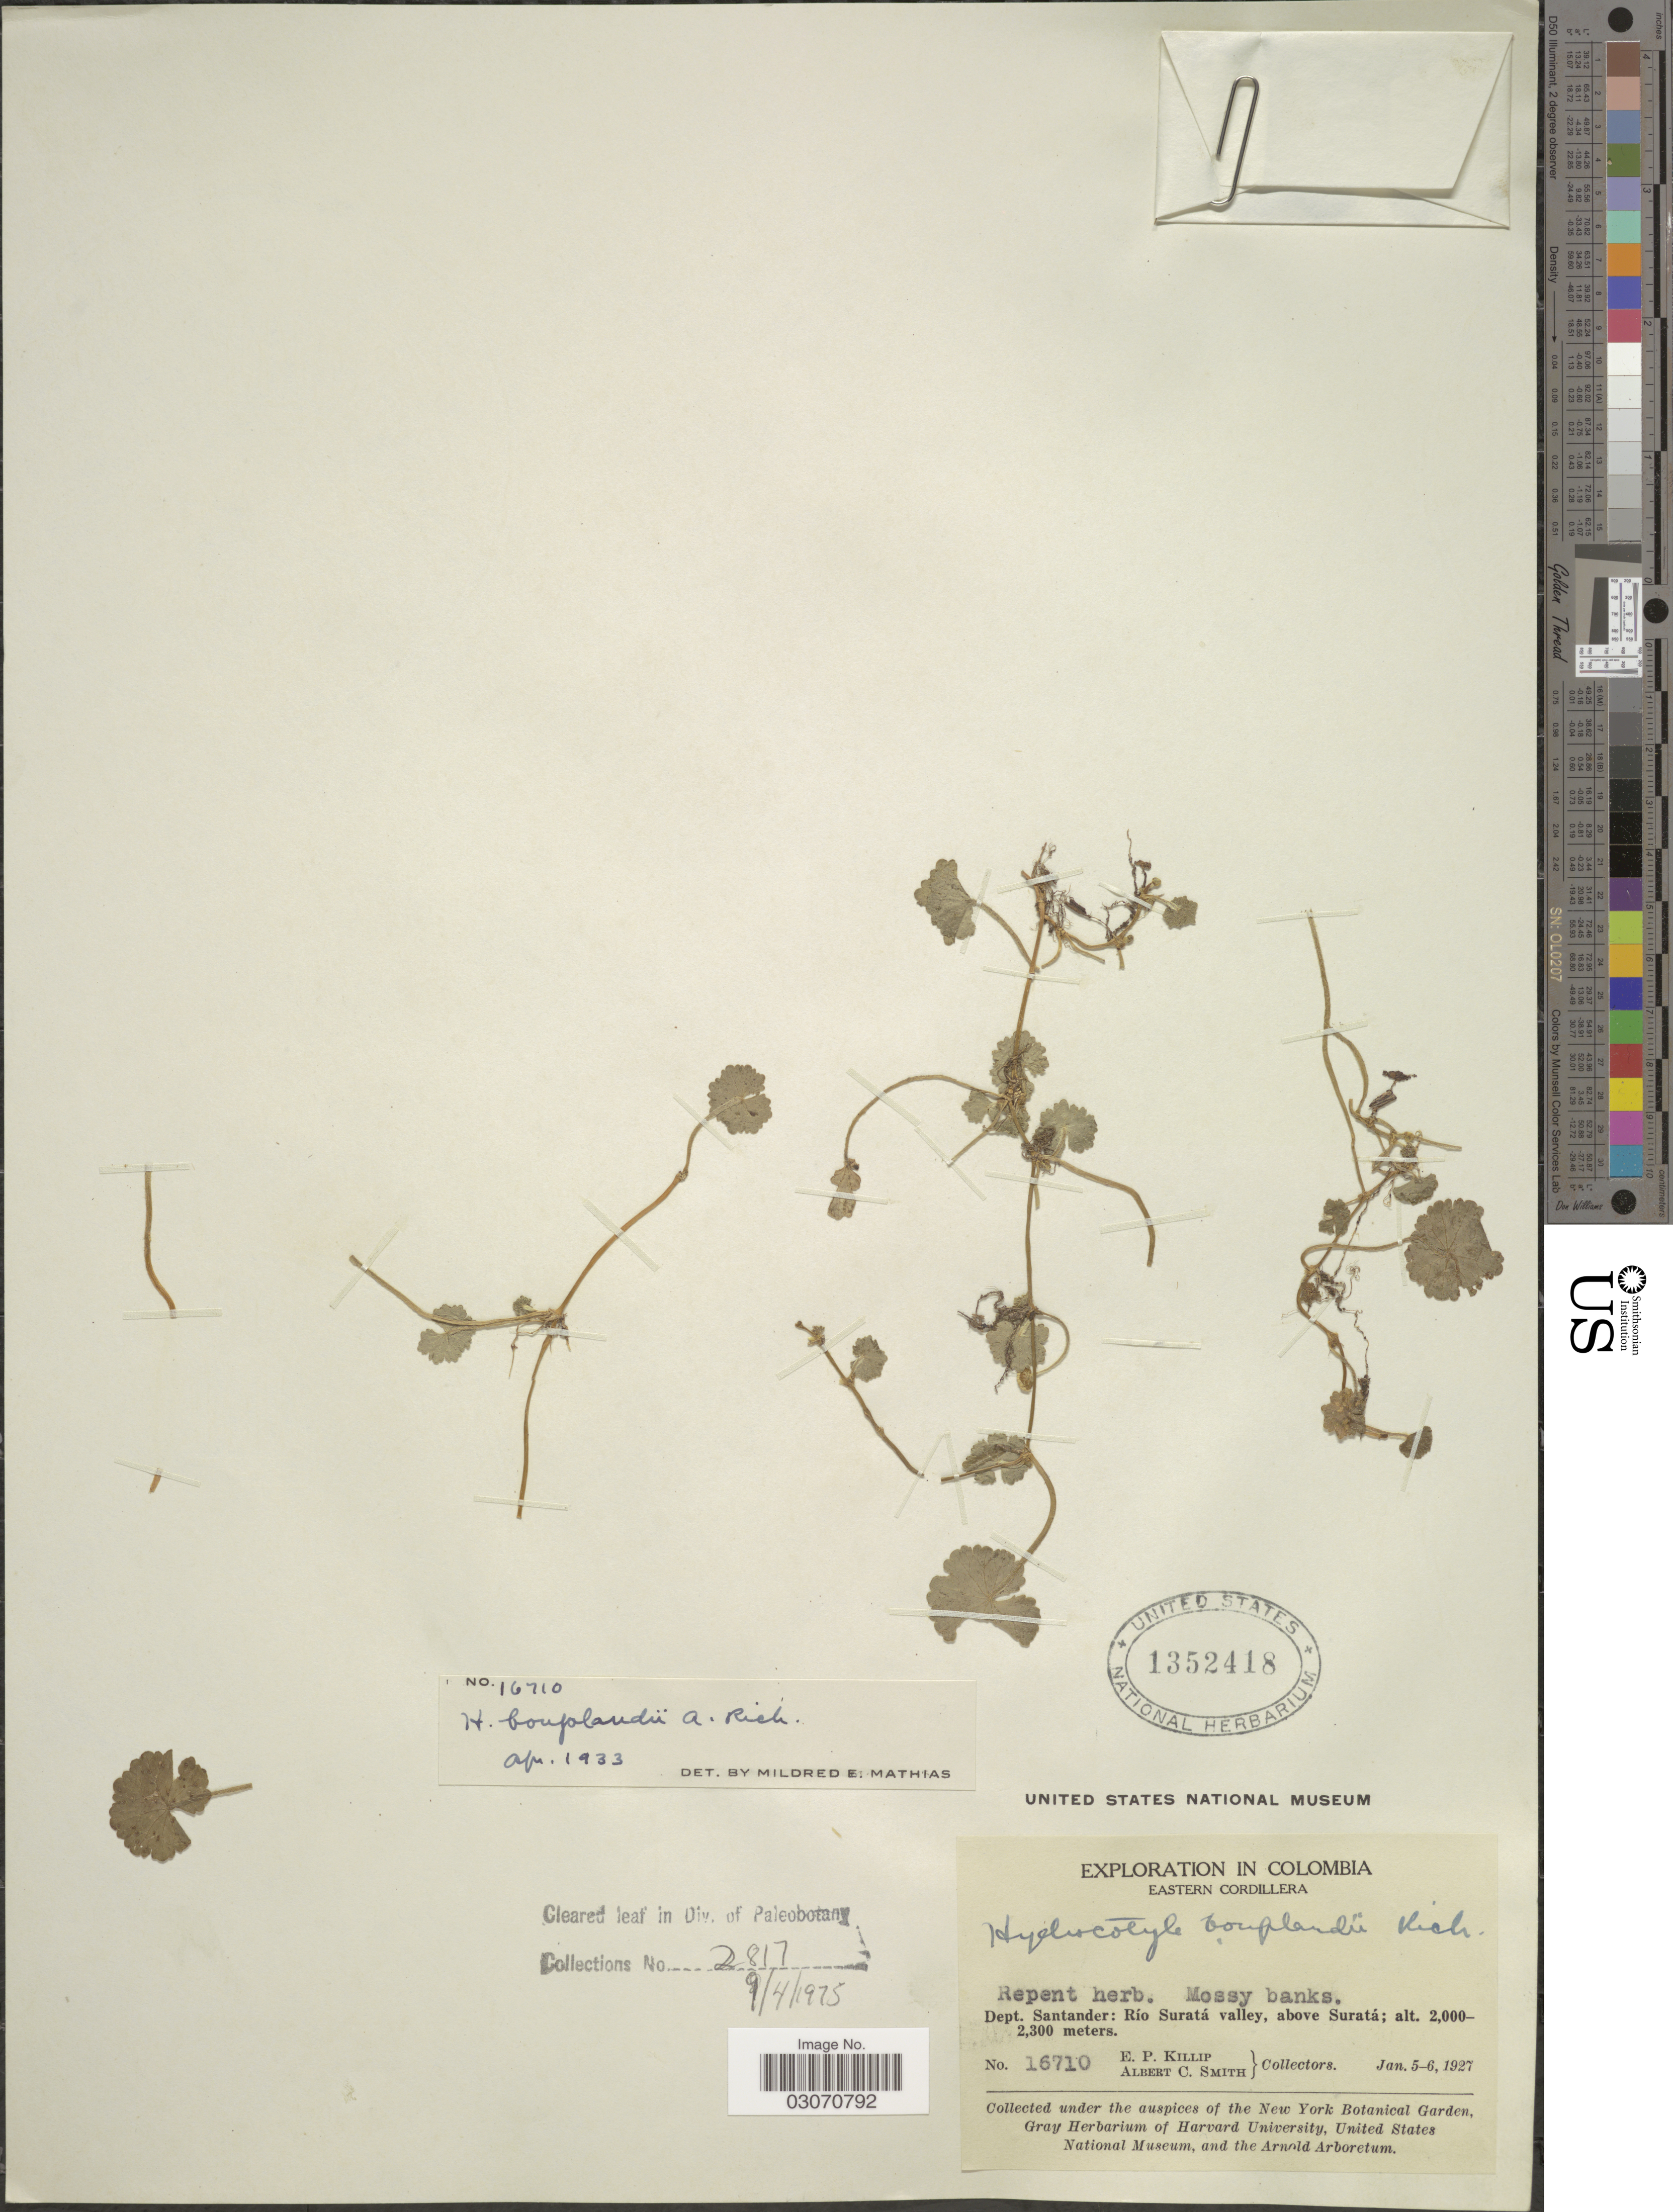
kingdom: Plantae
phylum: Tracheophyta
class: Magnoliopsida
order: Apiales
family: Araliaceae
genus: Hydrocotyle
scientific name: Hydrocotyle bonplandii var. bonplandii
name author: A. Rich.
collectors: E. P. Killip & A. C. Smith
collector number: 16710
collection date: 1927-01-05/1927-01-06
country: Colombia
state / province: Santander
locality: Eastern Cordillera. Dept. Santander: Río Suratá valley, above Suratá.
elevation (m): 2000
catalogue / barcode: US 1352418